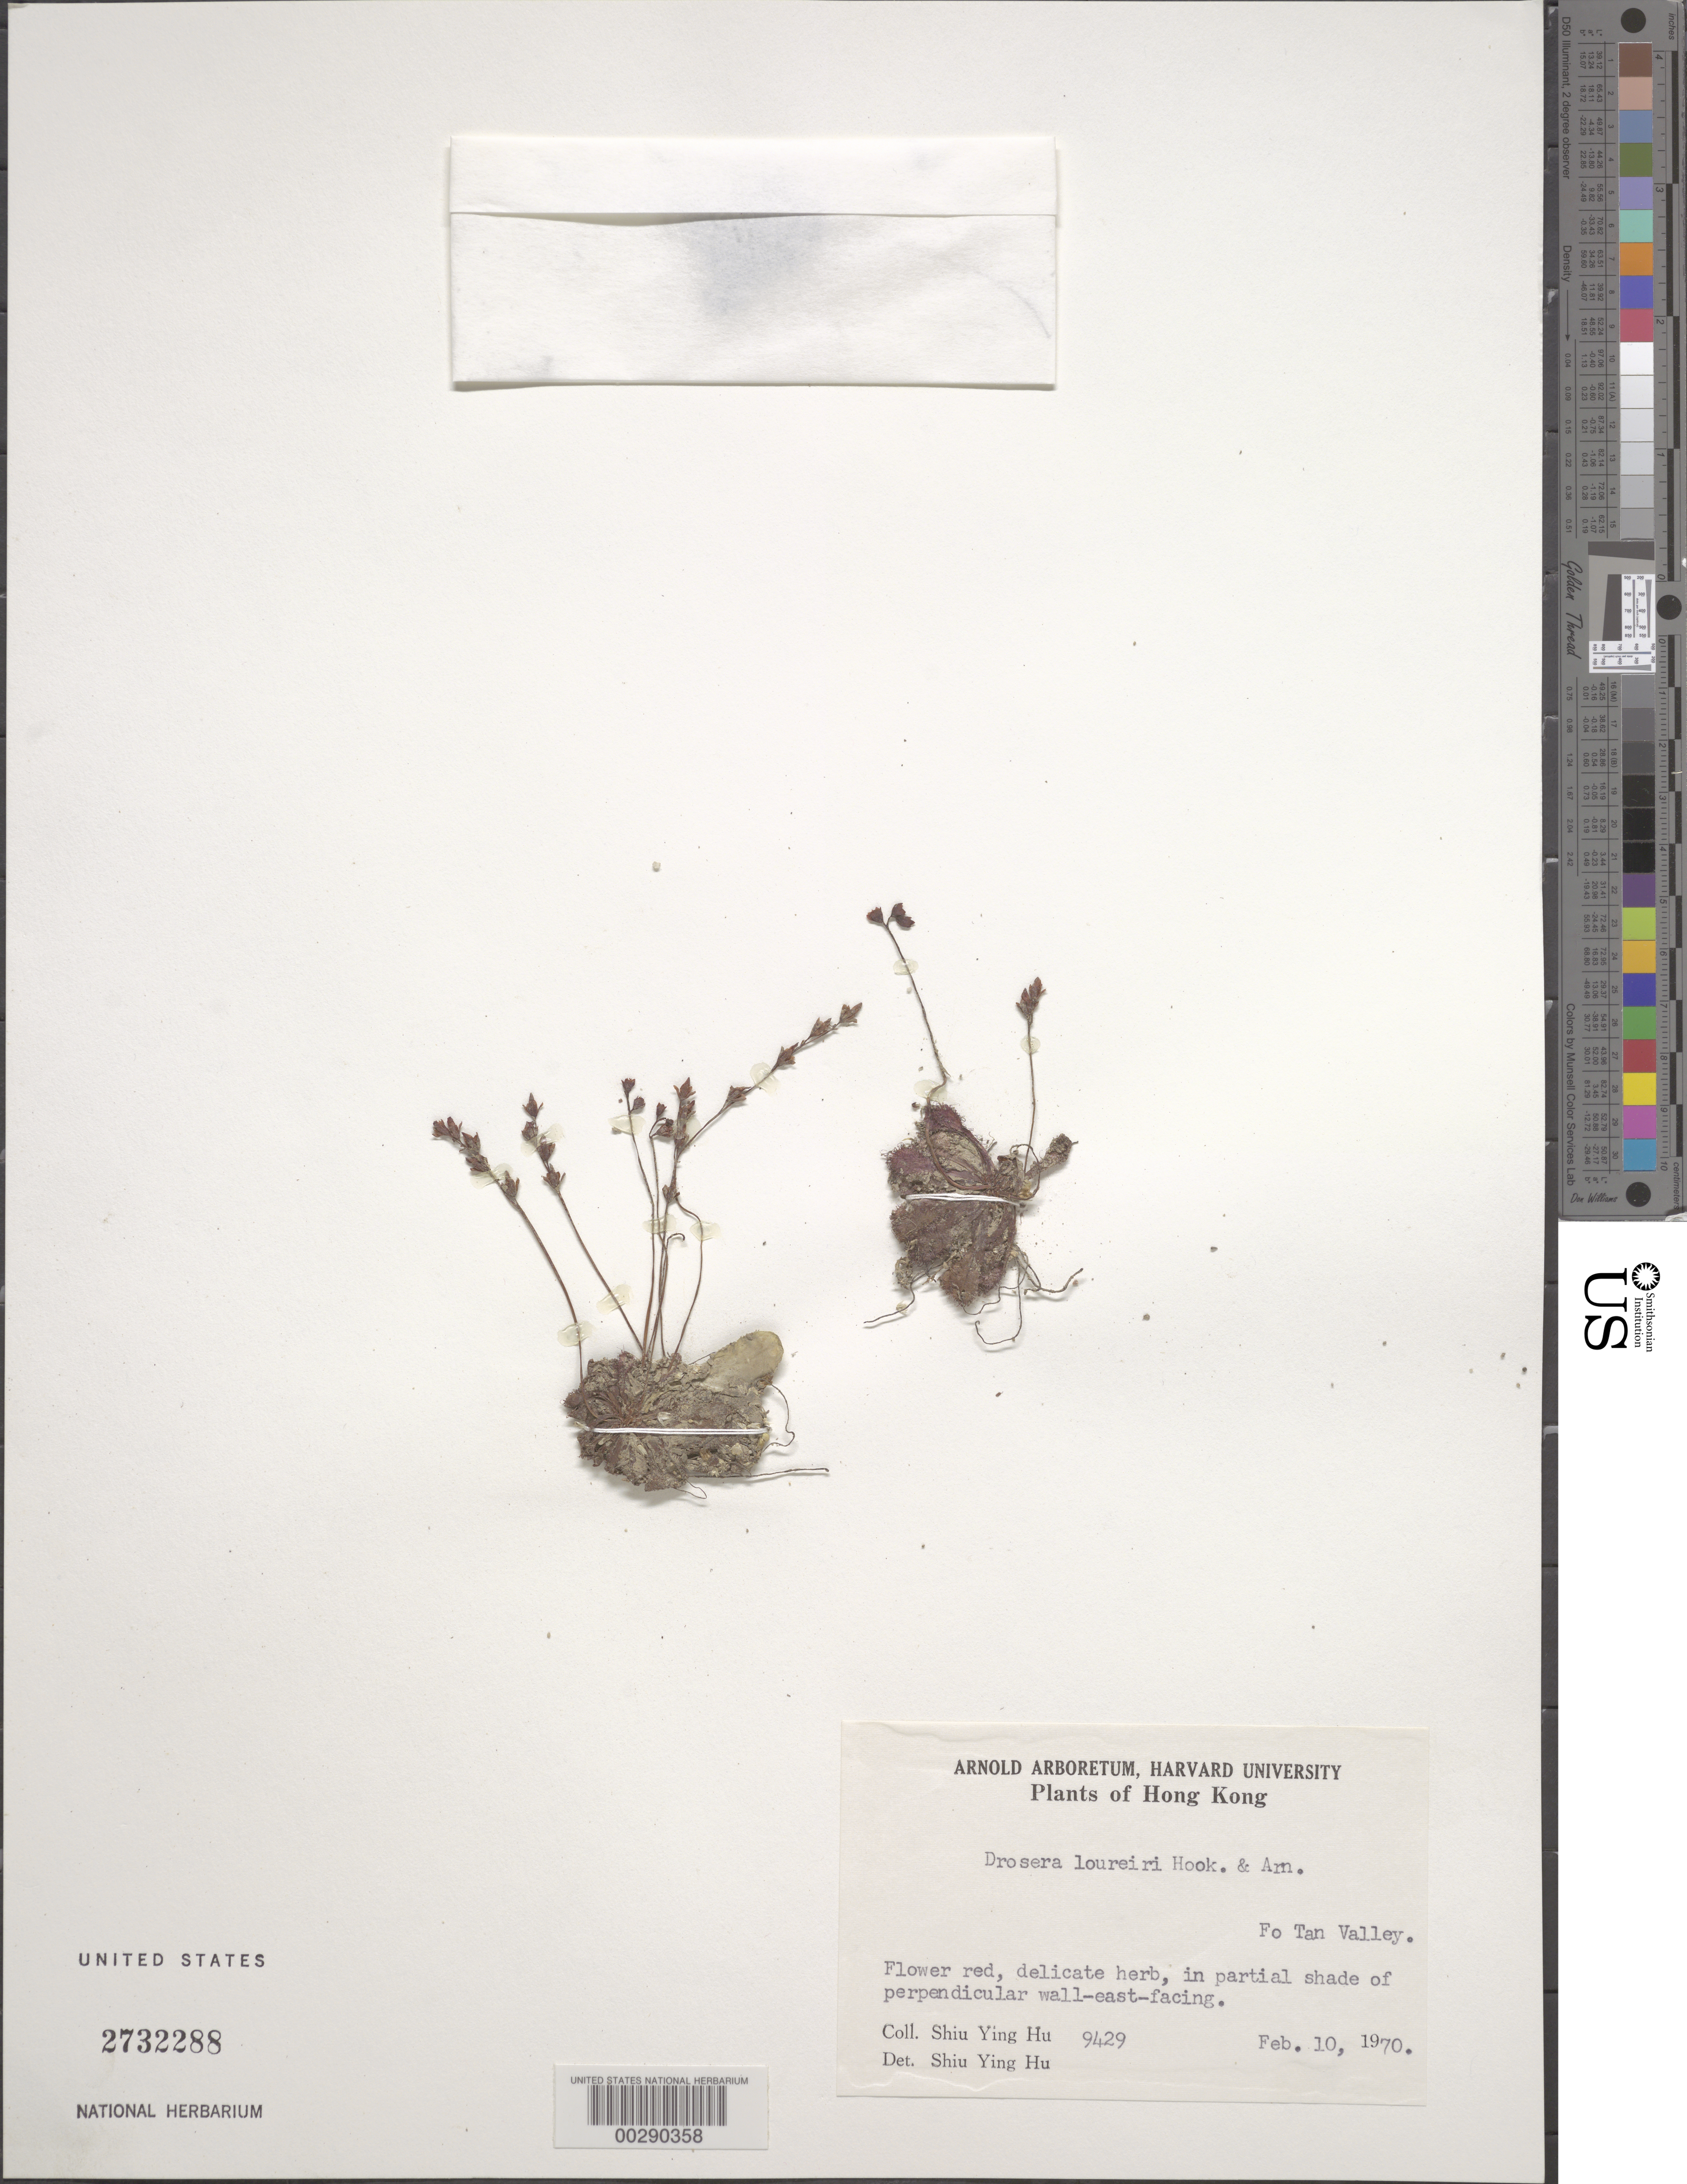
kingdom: Plantae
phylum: Tracheophyta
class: Magnoliopsida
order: Caryophyllales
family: Droseraceae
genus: Drosera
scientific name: Drosera loureiri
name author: Hook. & Arn.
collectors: S. Y. Hu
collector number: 9429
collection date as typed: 10 Feb 1970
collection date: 1970-02-10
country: China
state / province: Hong Kong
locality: Fo tan valley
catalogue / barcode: US 2732288